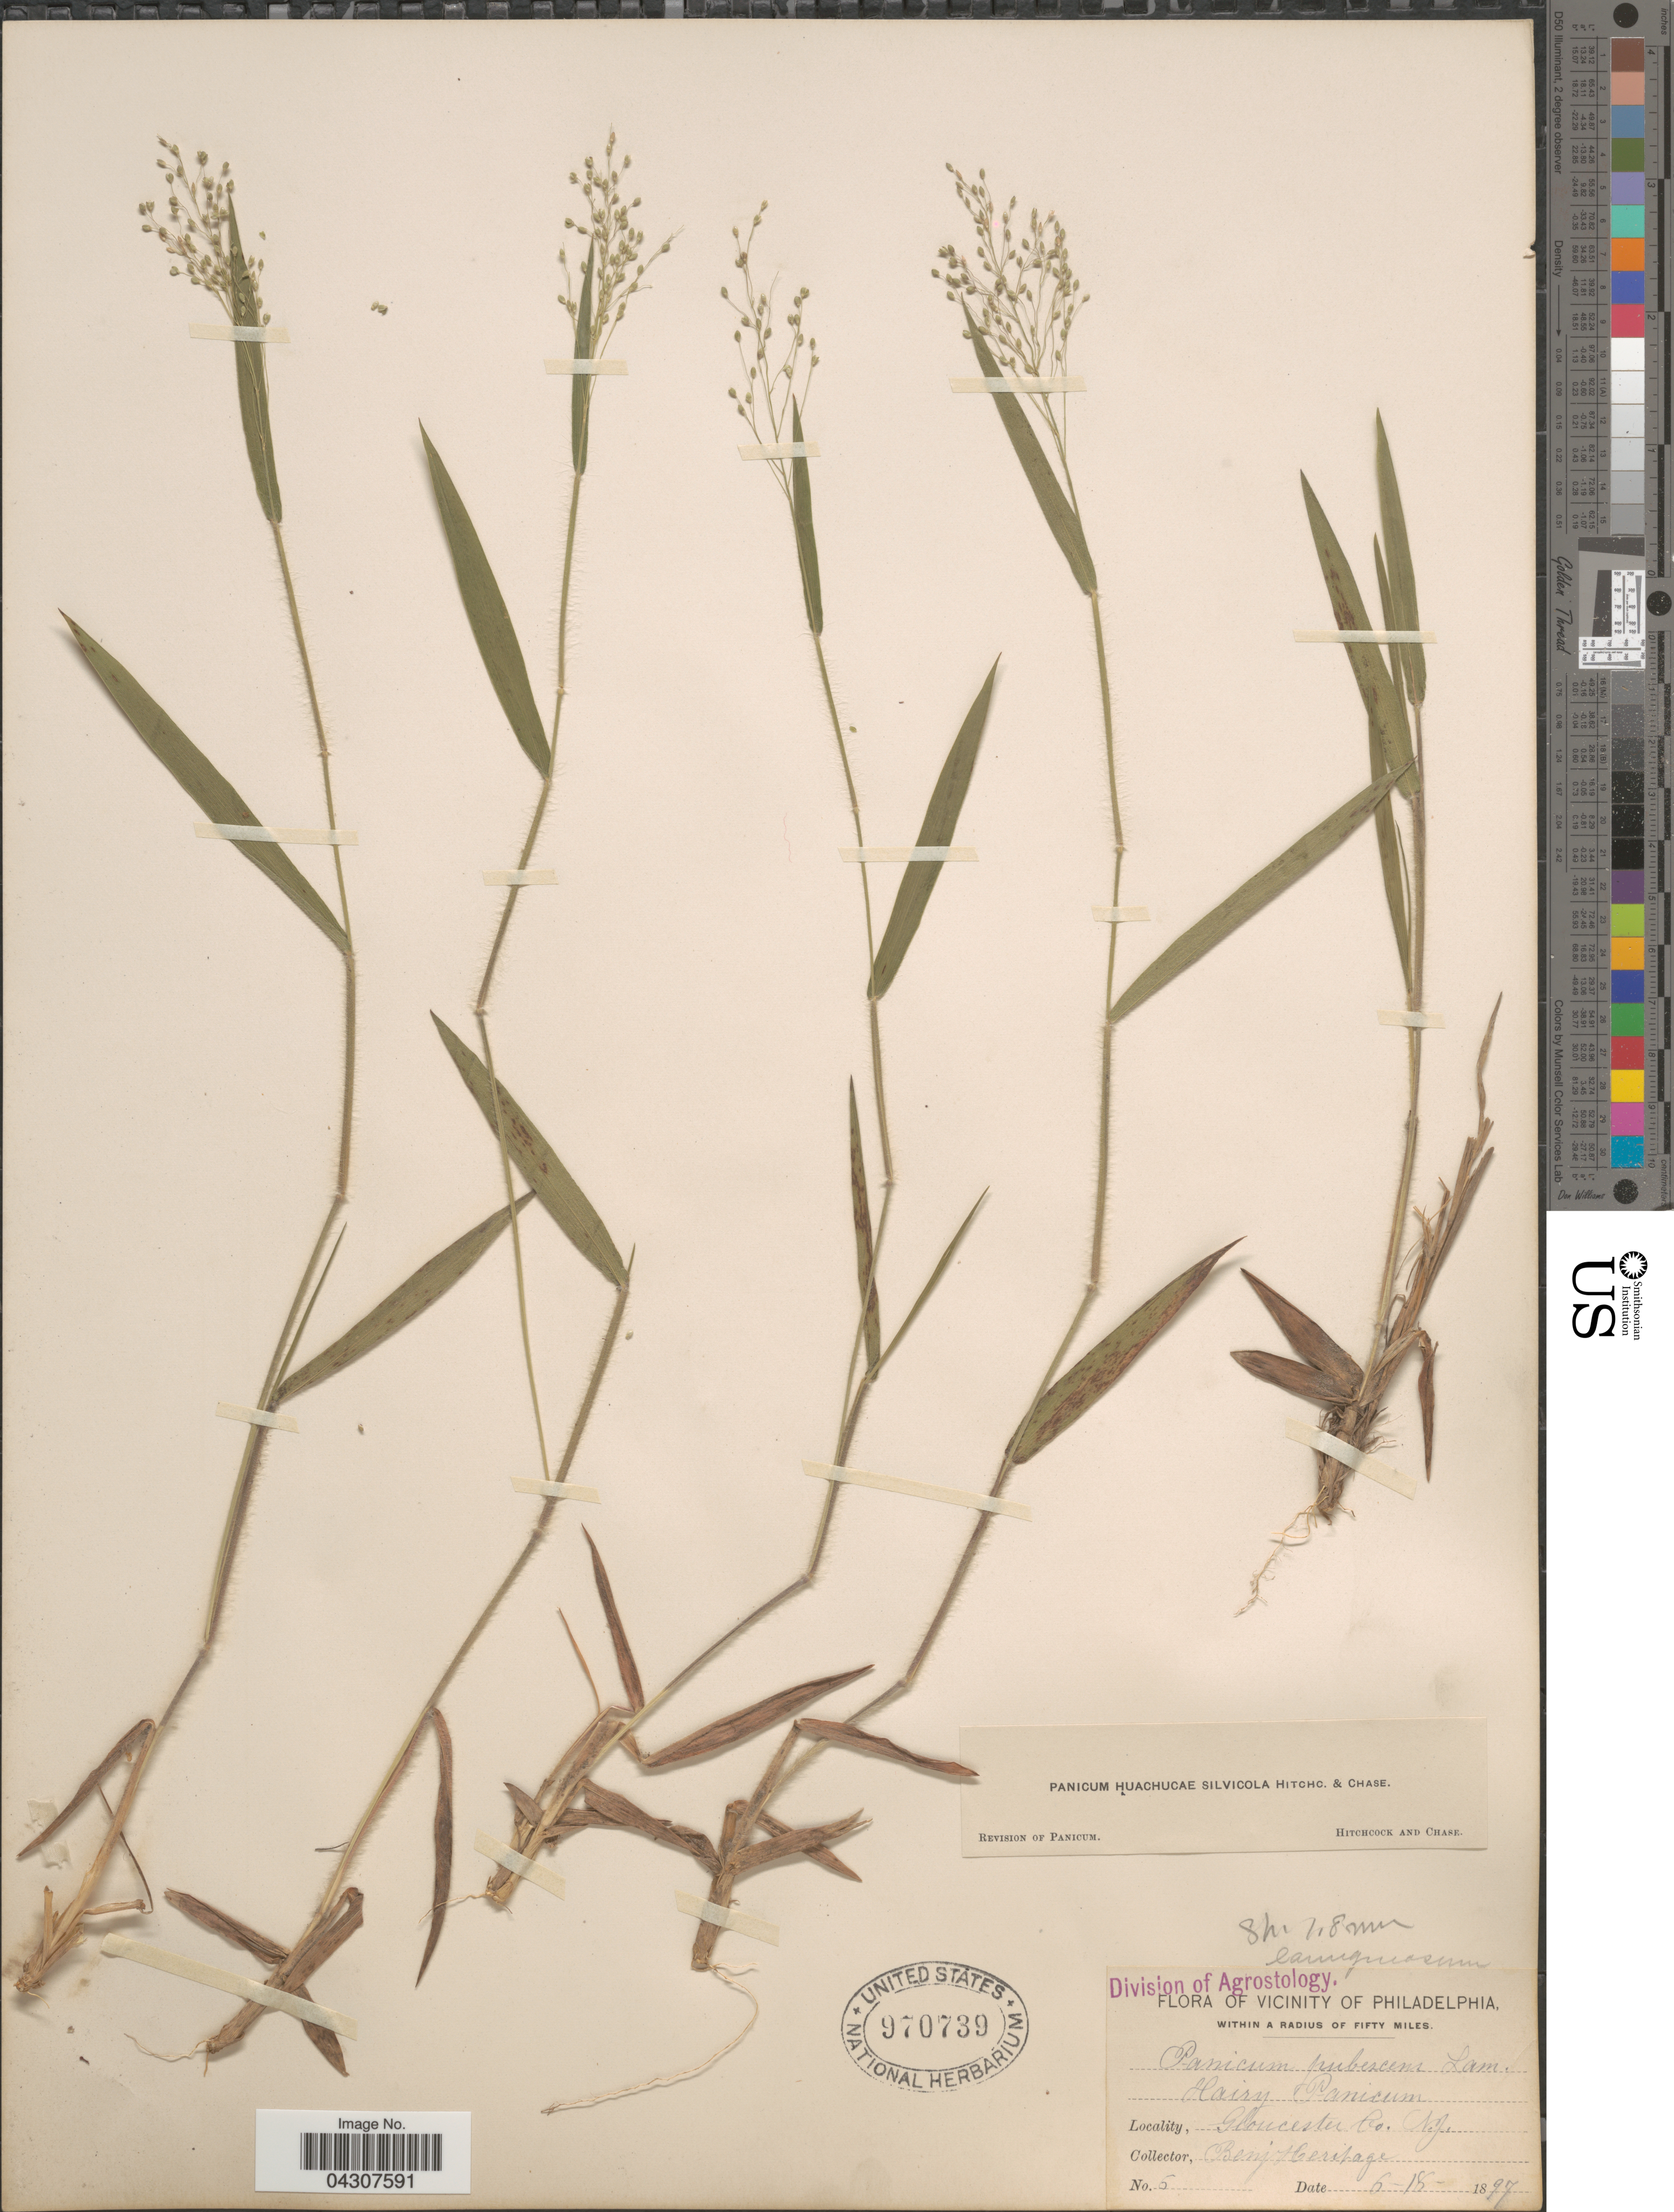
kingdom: Plantae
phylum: Tracheophyta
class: Liliopsida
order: Poales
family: Poaceae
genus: Dichanthelium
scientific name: Dichanthelium acuminatum var. acuminatum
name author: (Sw.) Gould & C.A. Clark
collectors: Benj. Heritage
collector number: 5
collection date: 1897-06-18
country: United States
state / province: New Jersey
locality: Vicinity of Philadelphia within a radius of fifty miles. Gloucester Co.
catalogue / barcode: US 970739